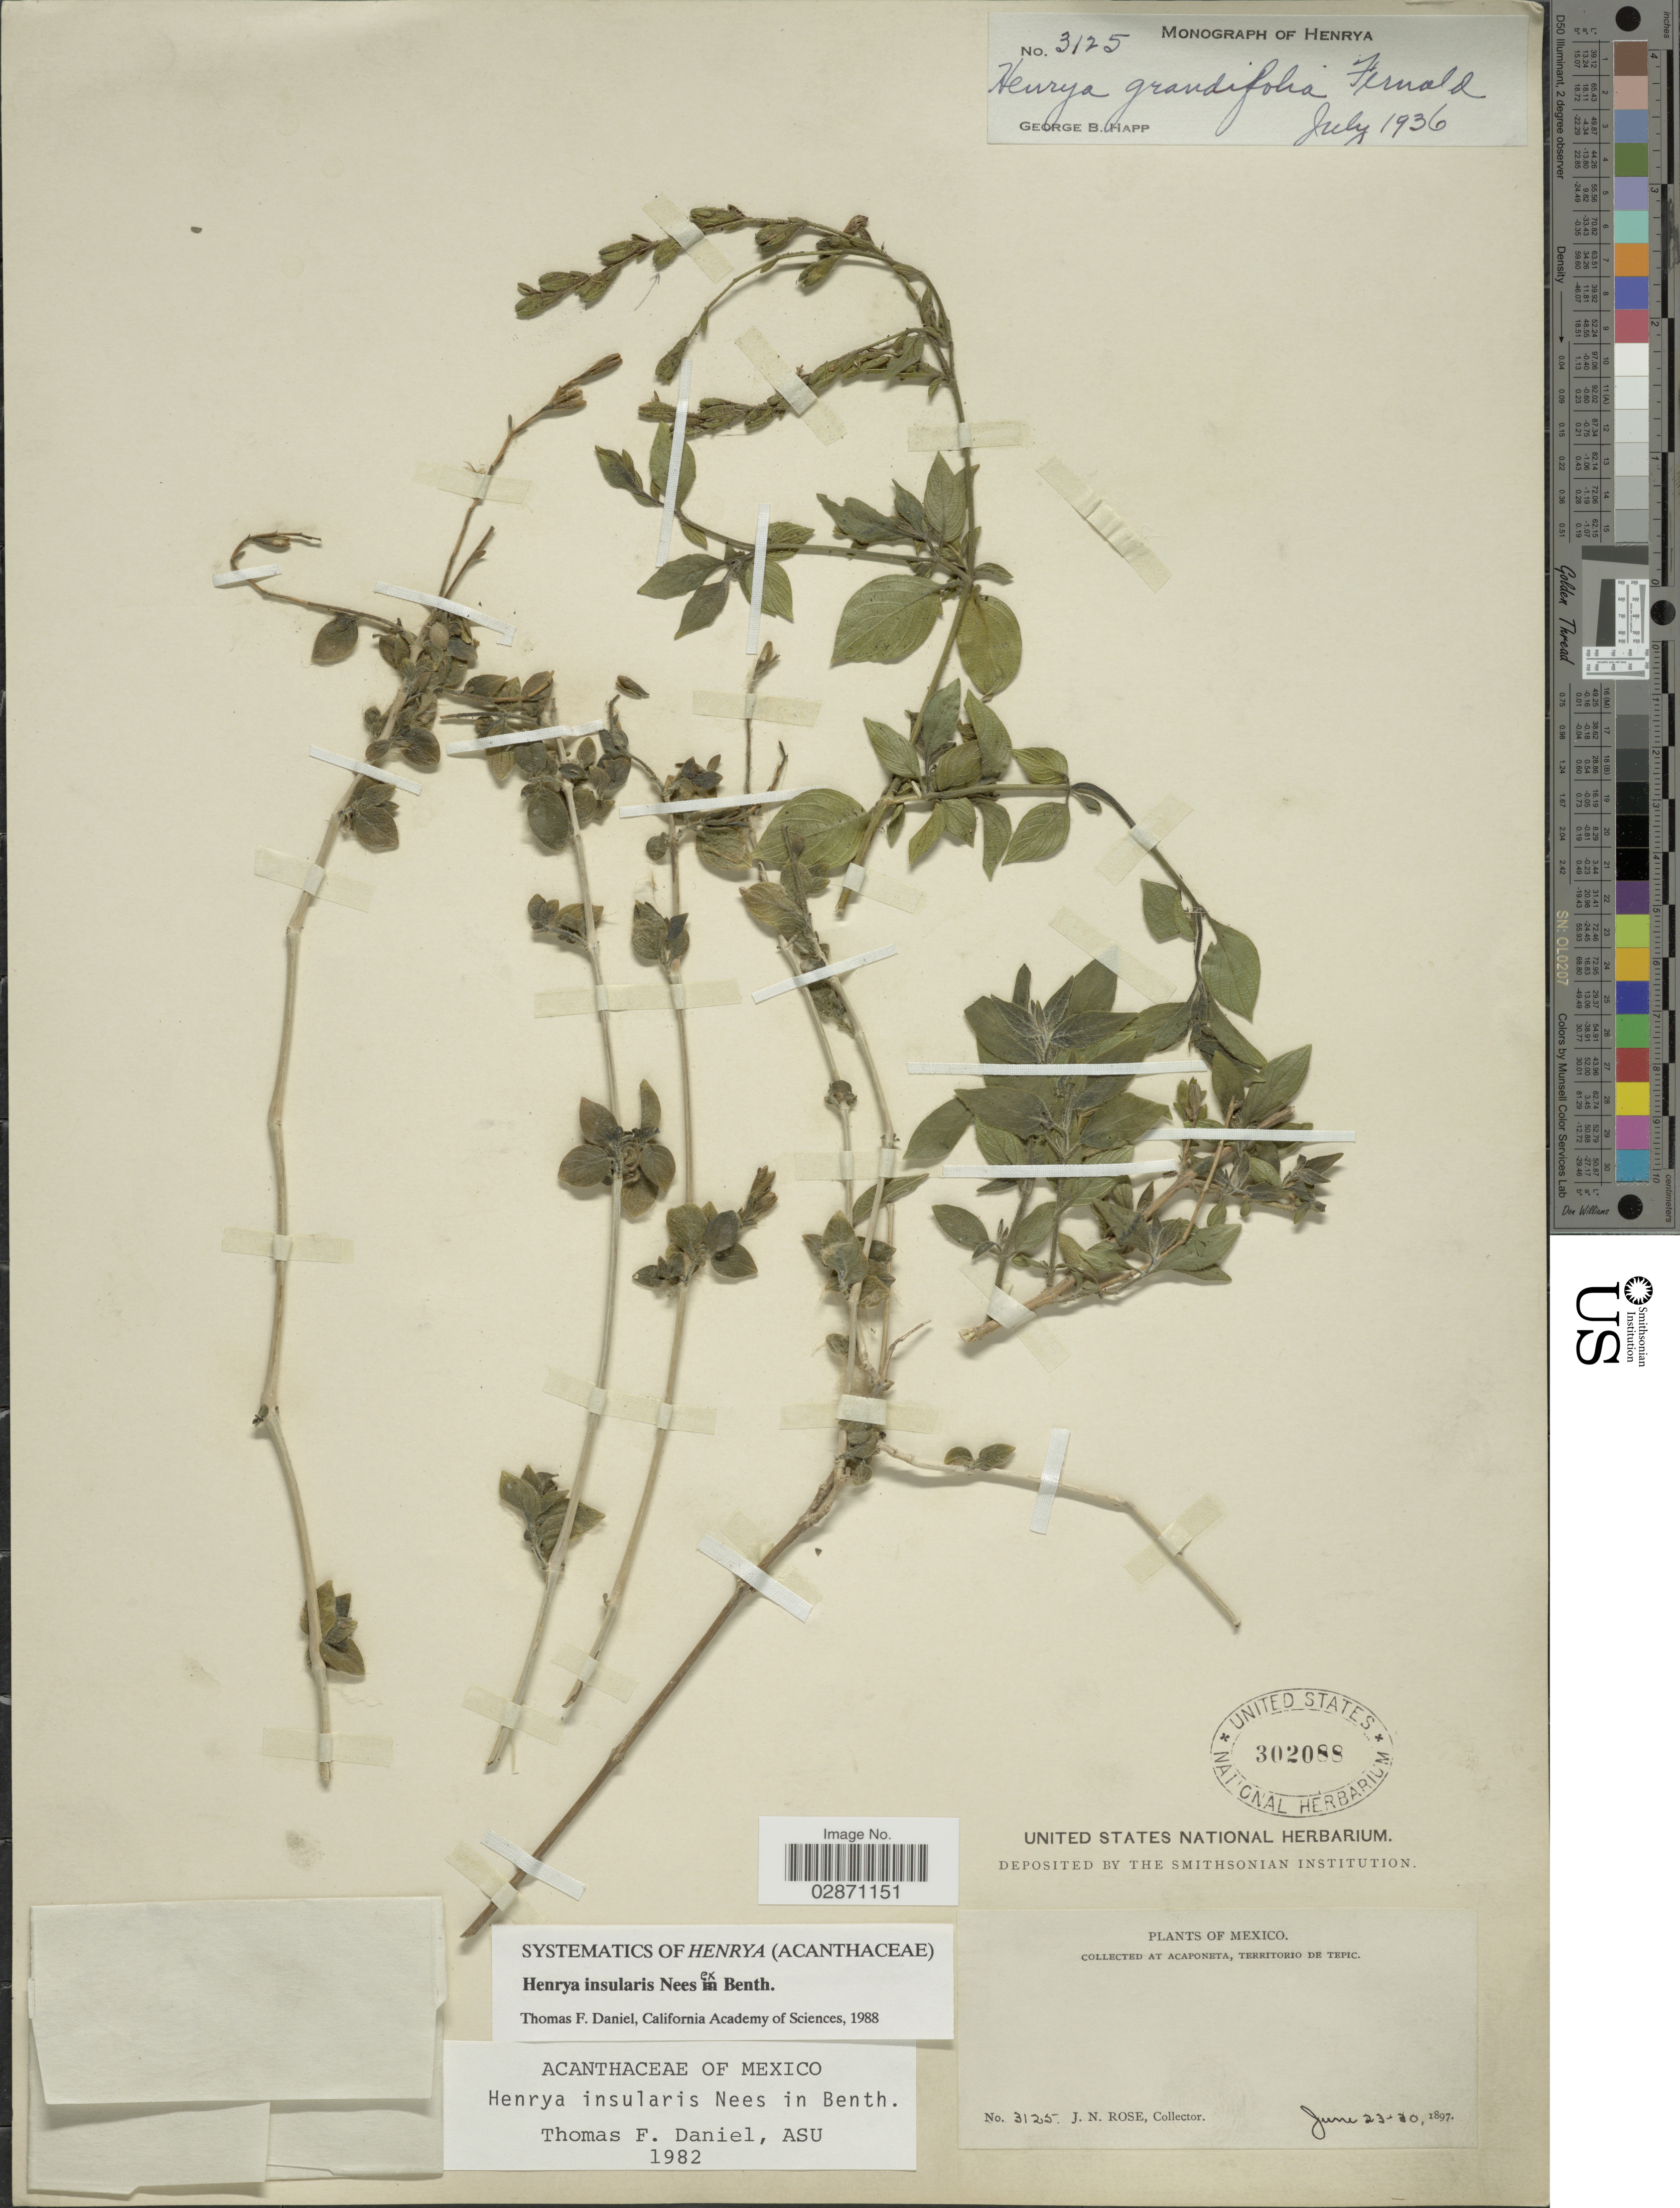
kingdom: Plantae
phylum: Tracheophyta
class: Magnoliopsida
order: Lamiales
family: Acanthaceae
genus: Henrya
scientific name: Henrya insularis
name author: Nees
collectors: J. N. Rose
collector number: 3125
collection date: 1897-06-23/1897-06-30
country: Mexico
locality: At Acaponeta, Territorio de Tepic.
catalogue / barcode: US 302088